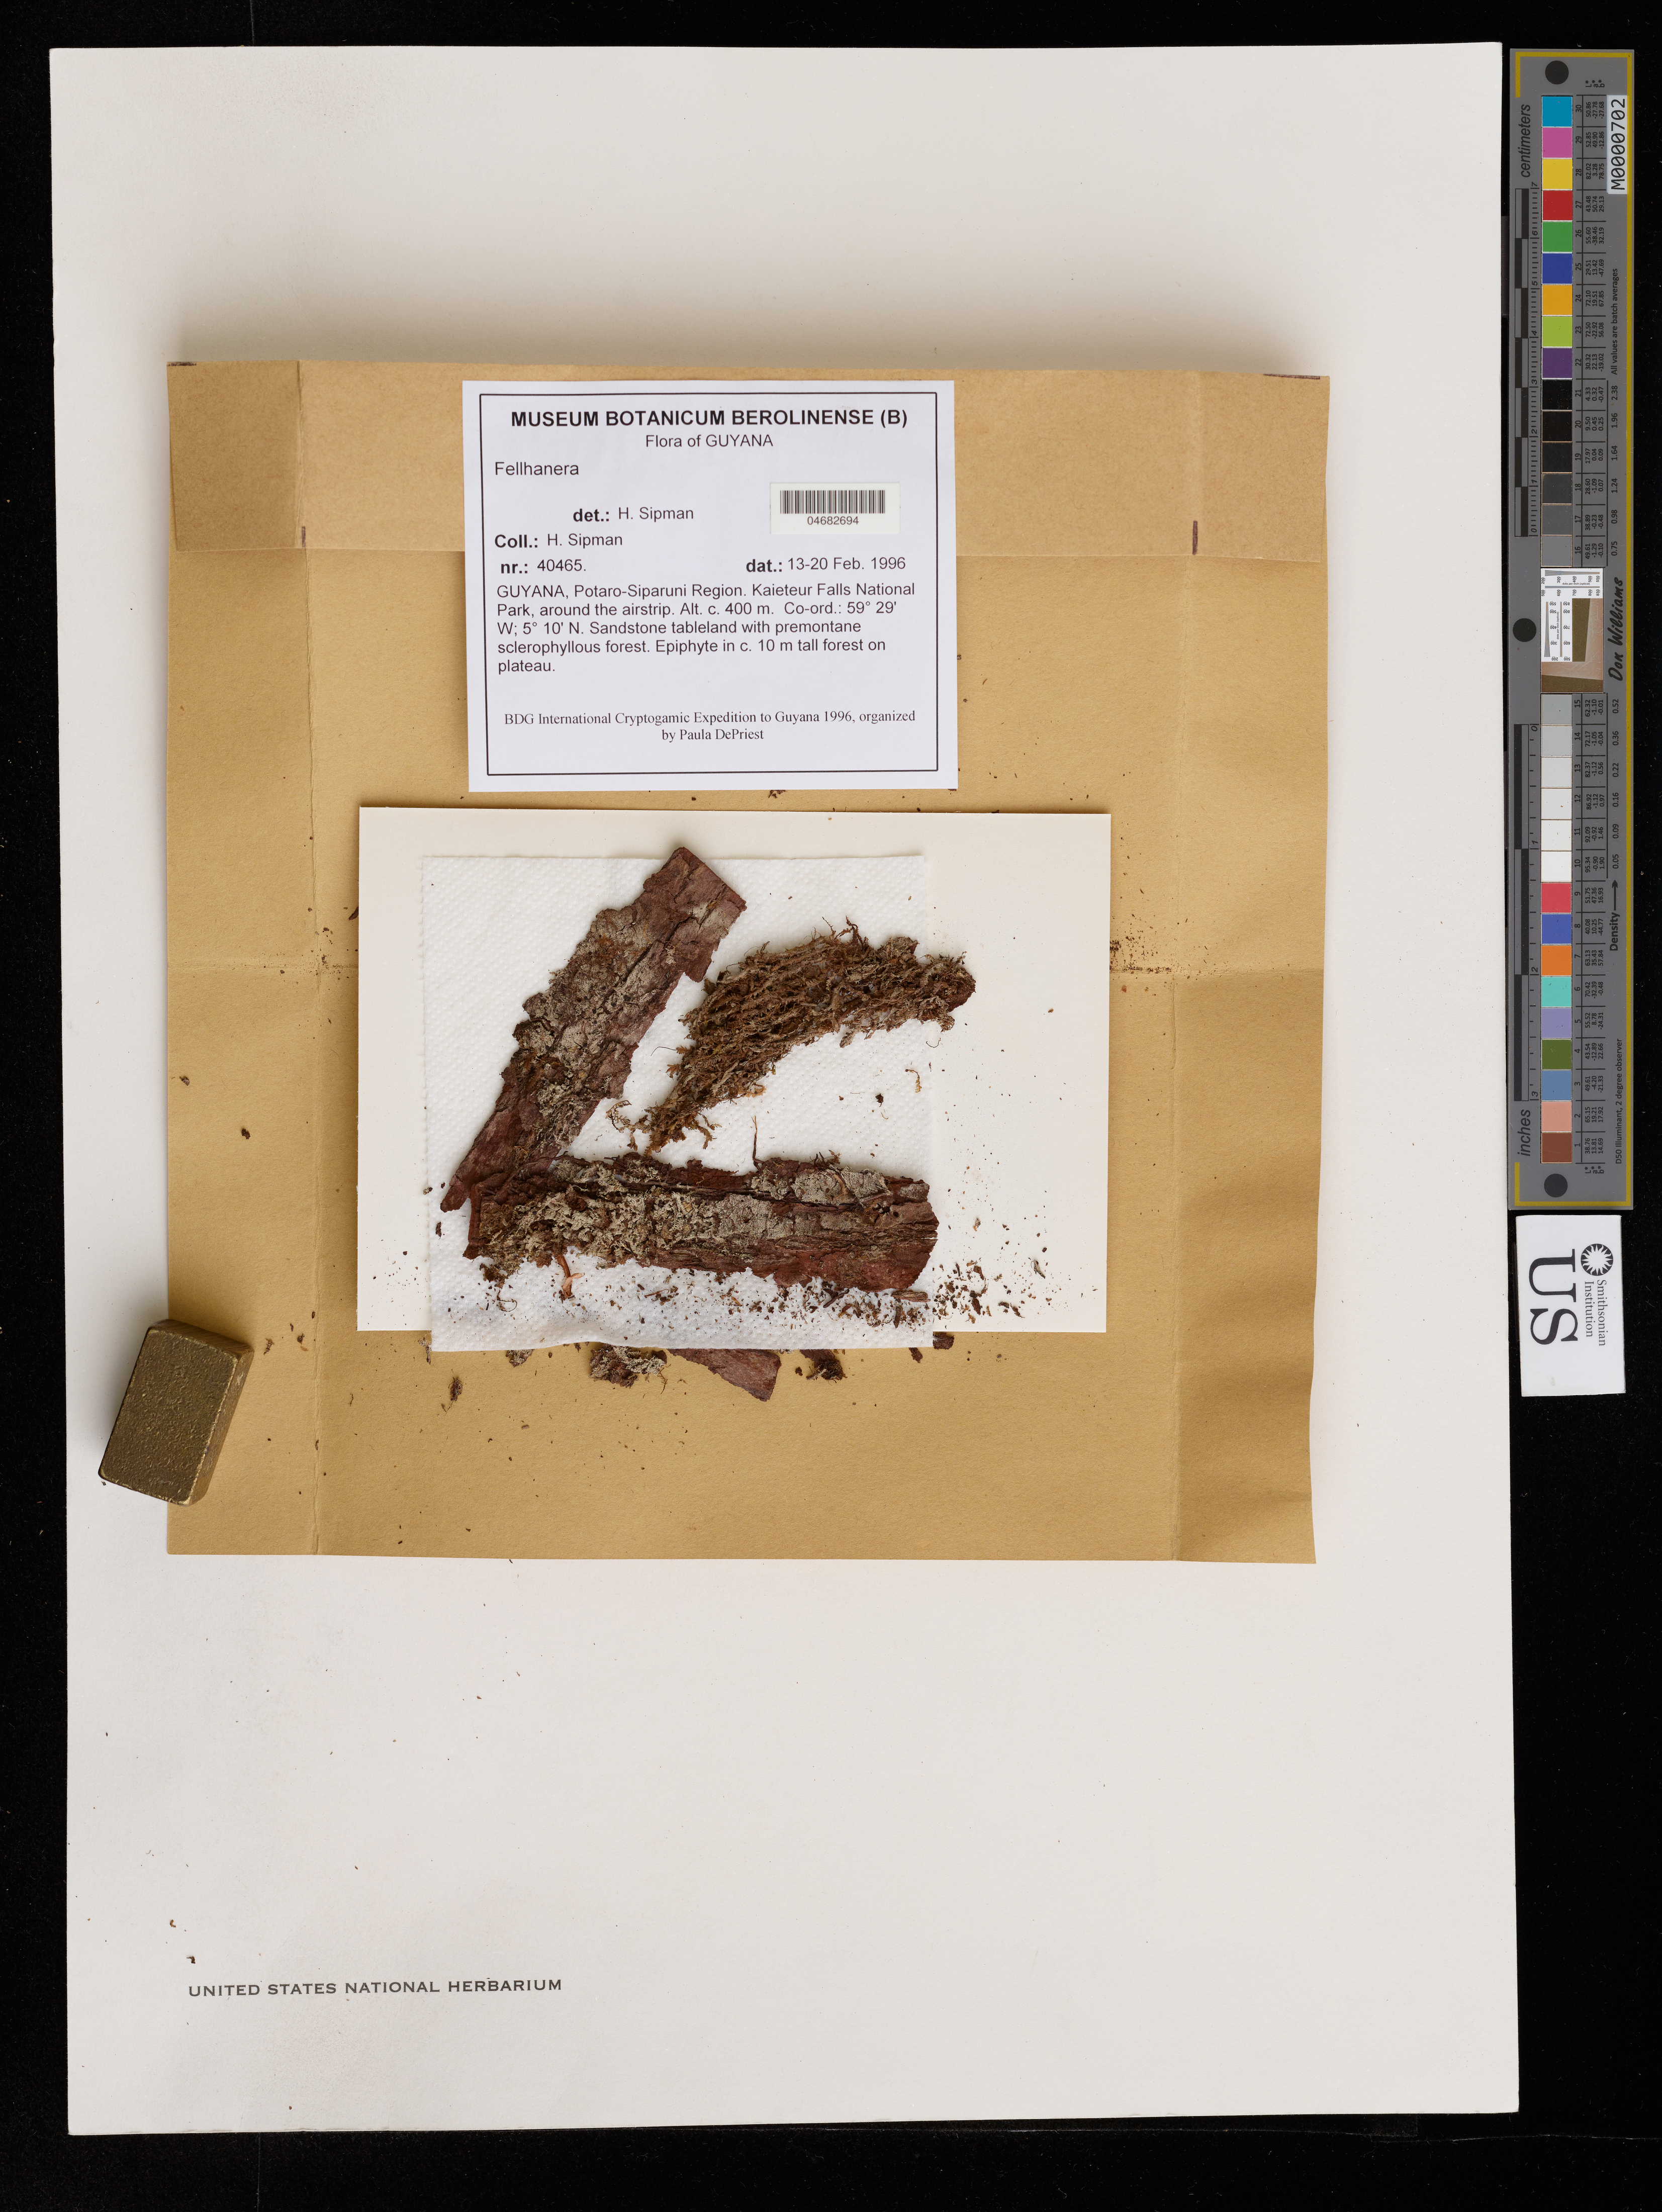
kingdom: Fungi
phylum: Ascomycota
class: Lecanoromycetes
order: Lecanorales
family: Byssolomataceae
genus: Fellhanera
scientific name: Fellhanera sp.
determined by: Sipman, H.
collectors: H. Sipman et al.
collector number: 40465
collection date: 1996-02-13/1996-02-20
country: Guyana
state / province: Potaro-Siparuni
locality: Kaieteur Falls National Park, around the airstrip.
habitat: Sandstone tableland with premontane sclerophyllous forest. In c. 10 m tall forest on plateau.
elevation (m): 400